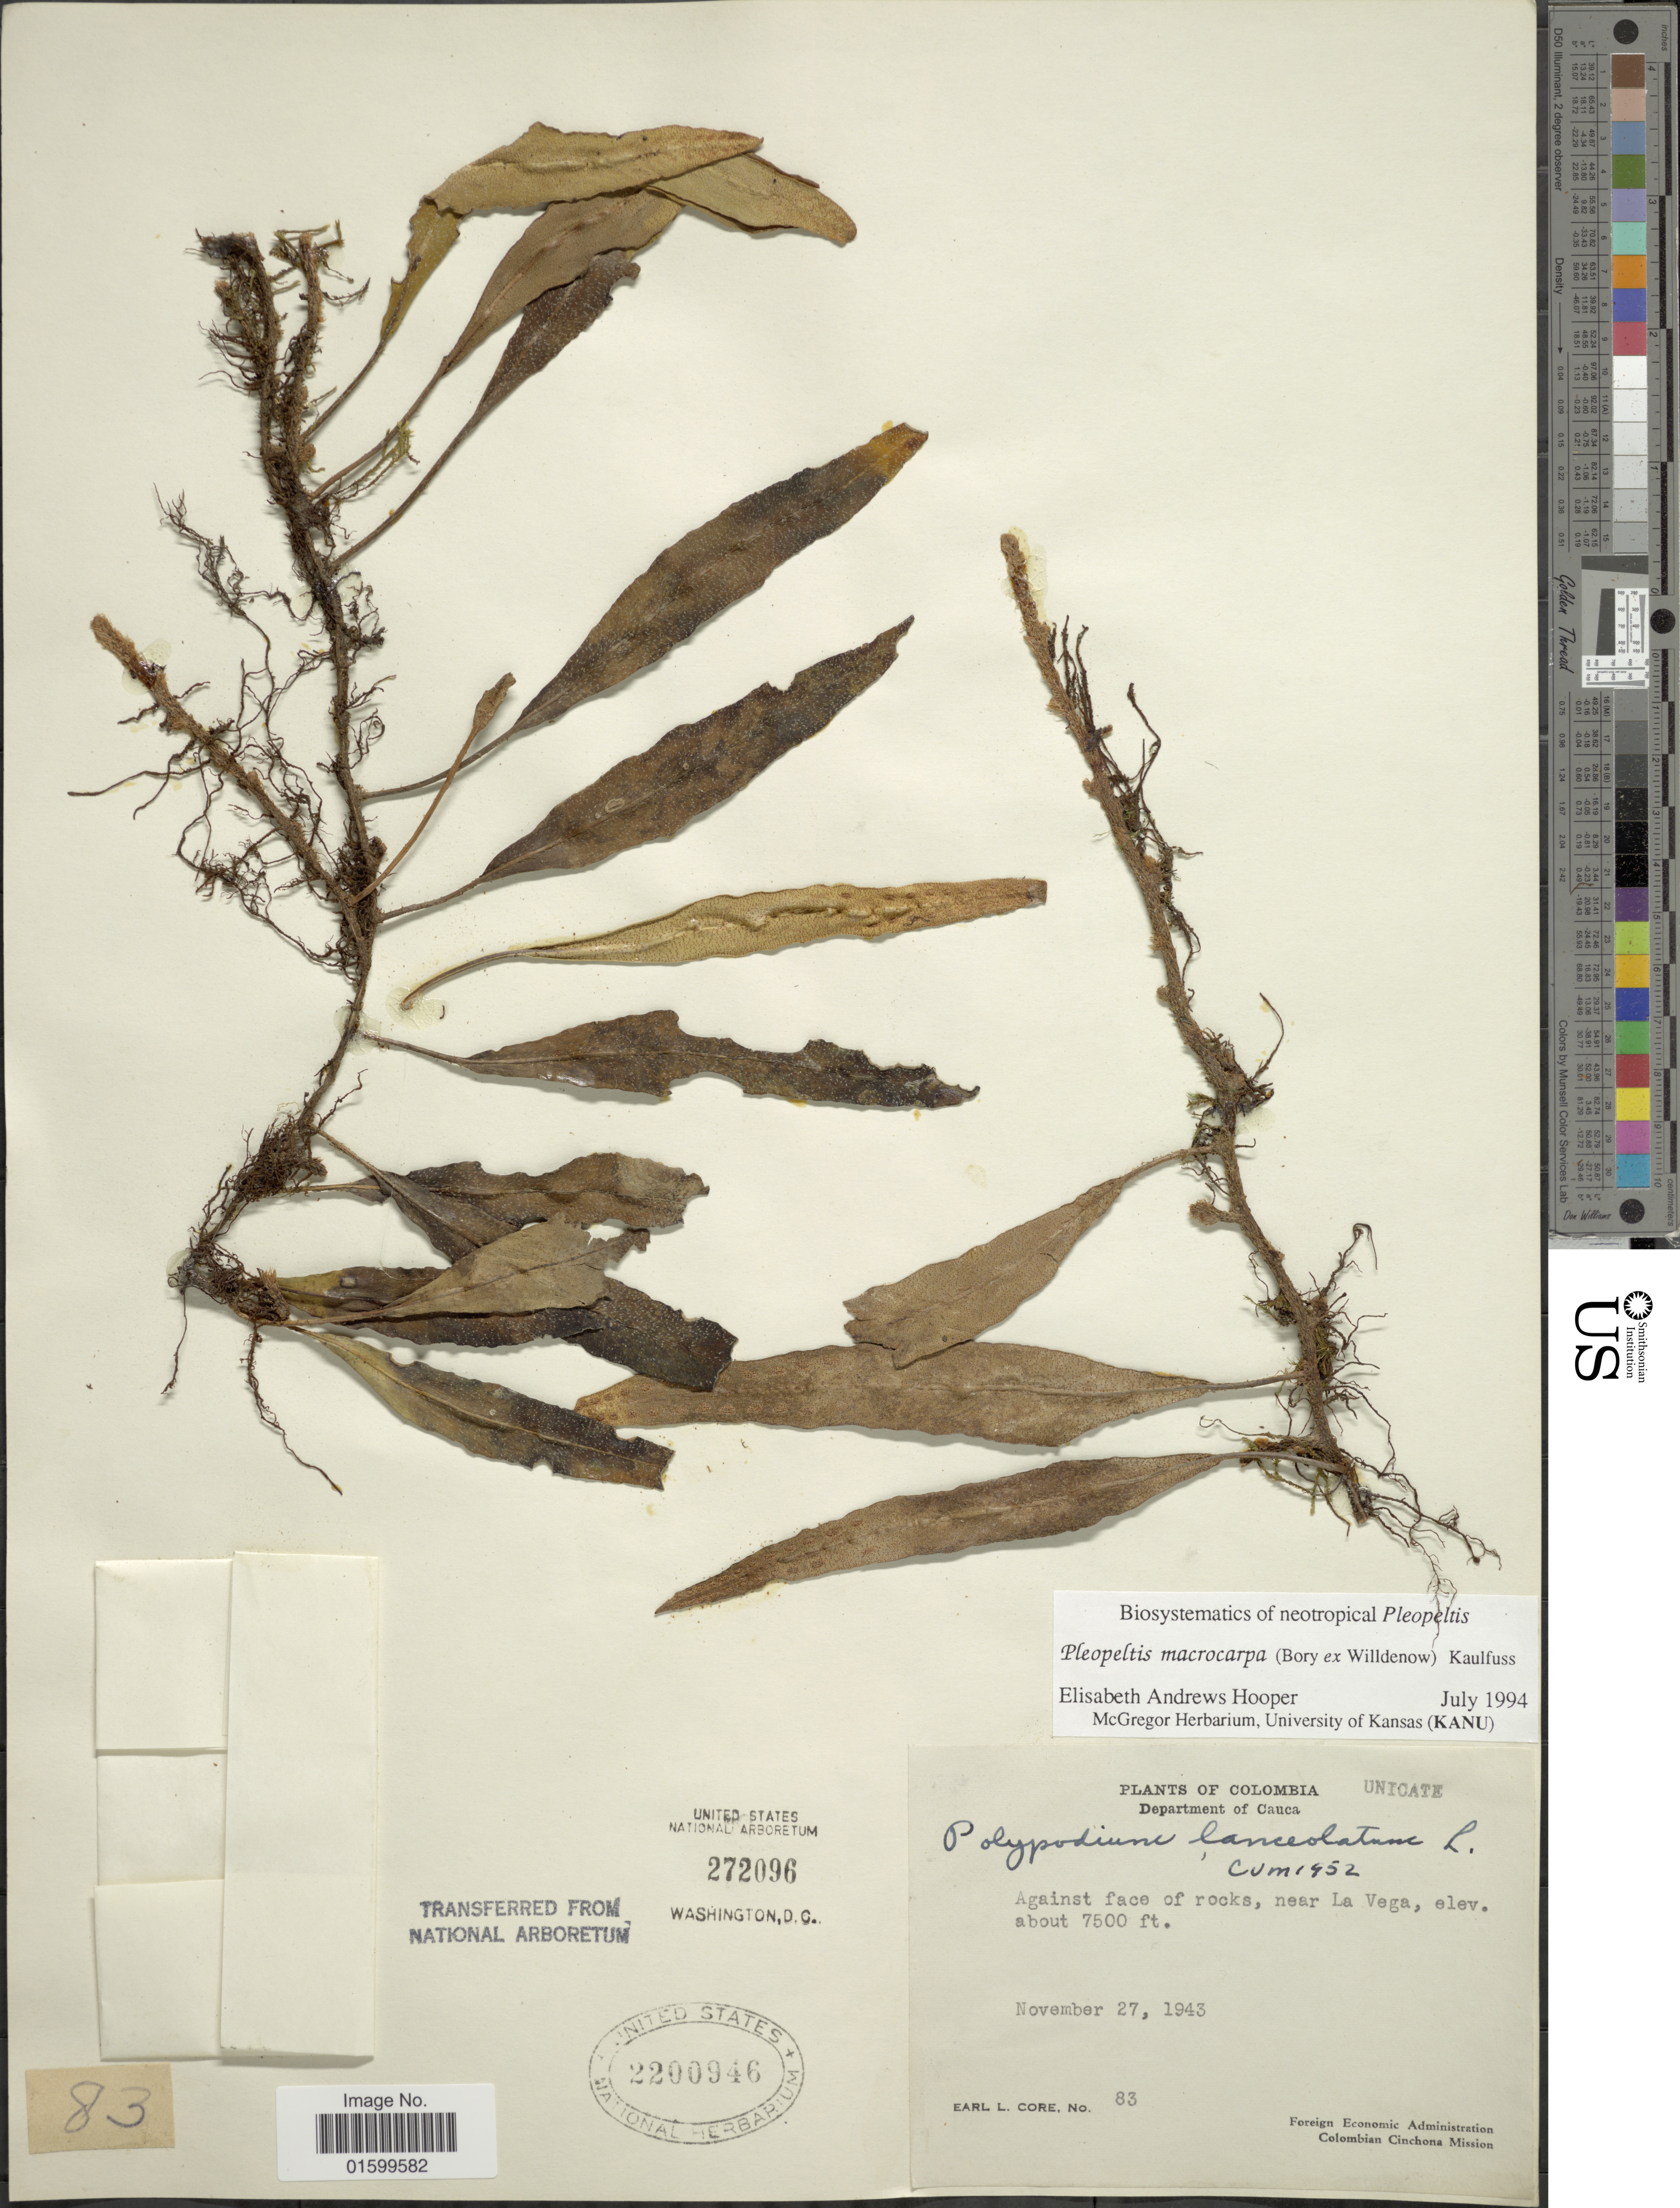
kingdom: Plantae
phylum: Tracheophyta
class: Polypodiopsida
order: Polypodiales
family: Polypodiaceae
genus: Pleopeltis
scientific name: Pleopeltis macrocarpa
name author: (Bory ex Willd.) Kaulf.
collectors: E. L. Core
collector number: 83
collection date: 1943-11-27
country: Colombia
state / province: Cauca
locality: Department of Cauca, near La Vega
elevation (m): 2286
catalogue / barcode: US 2200946